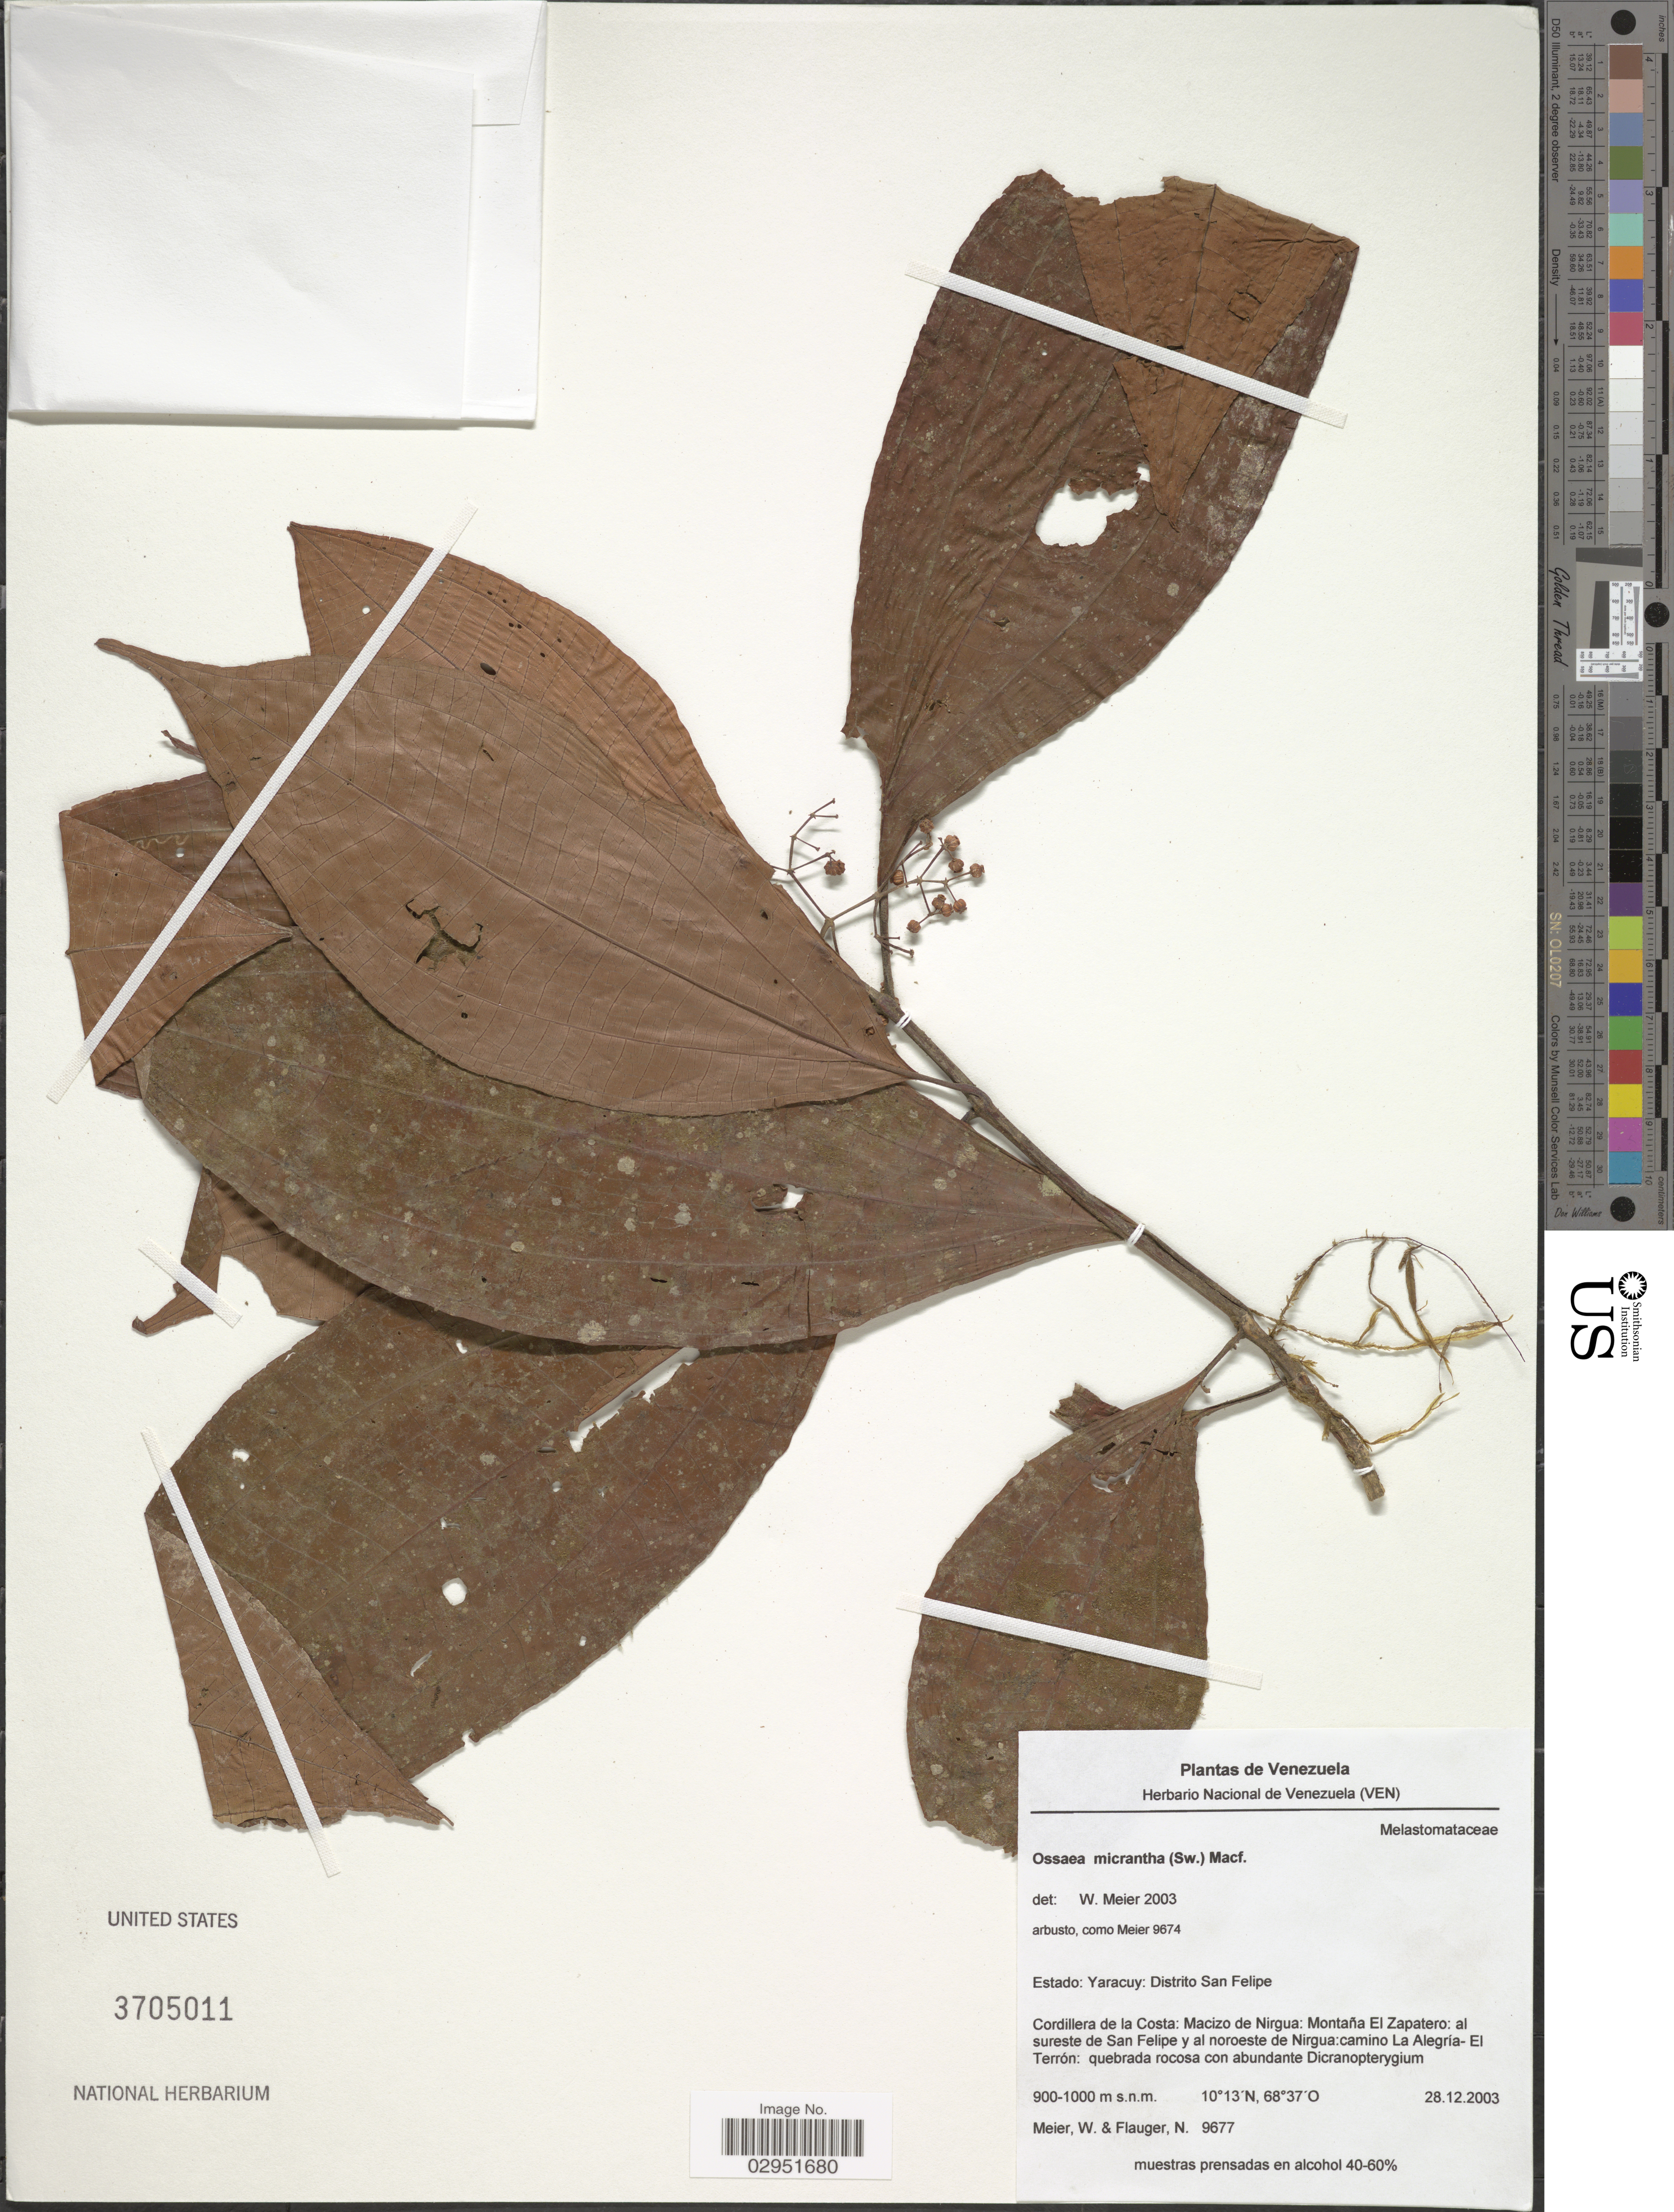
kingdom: Plantae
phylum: Tracheophyta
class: Magnoliopsida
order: Myrtales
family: Melastomataceae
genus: Ossaea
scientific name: Ossaea micrantha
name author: (Sw.) Macfad. ex Cogn.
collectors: W. Meier & N. Flauger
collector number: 9677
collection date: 2003-12-28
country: Venezuela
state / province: Yaracuy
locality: Estado: Yaracuy: Distrito San Felipe. Cordillera de la Costa: Macizo de Nirgua: Montaña El Zapatero: al sureste de San Felipe y al noroeste de Nirgua: camino La Alegria-El Terrón.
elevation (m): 900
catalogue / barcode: US 3705011